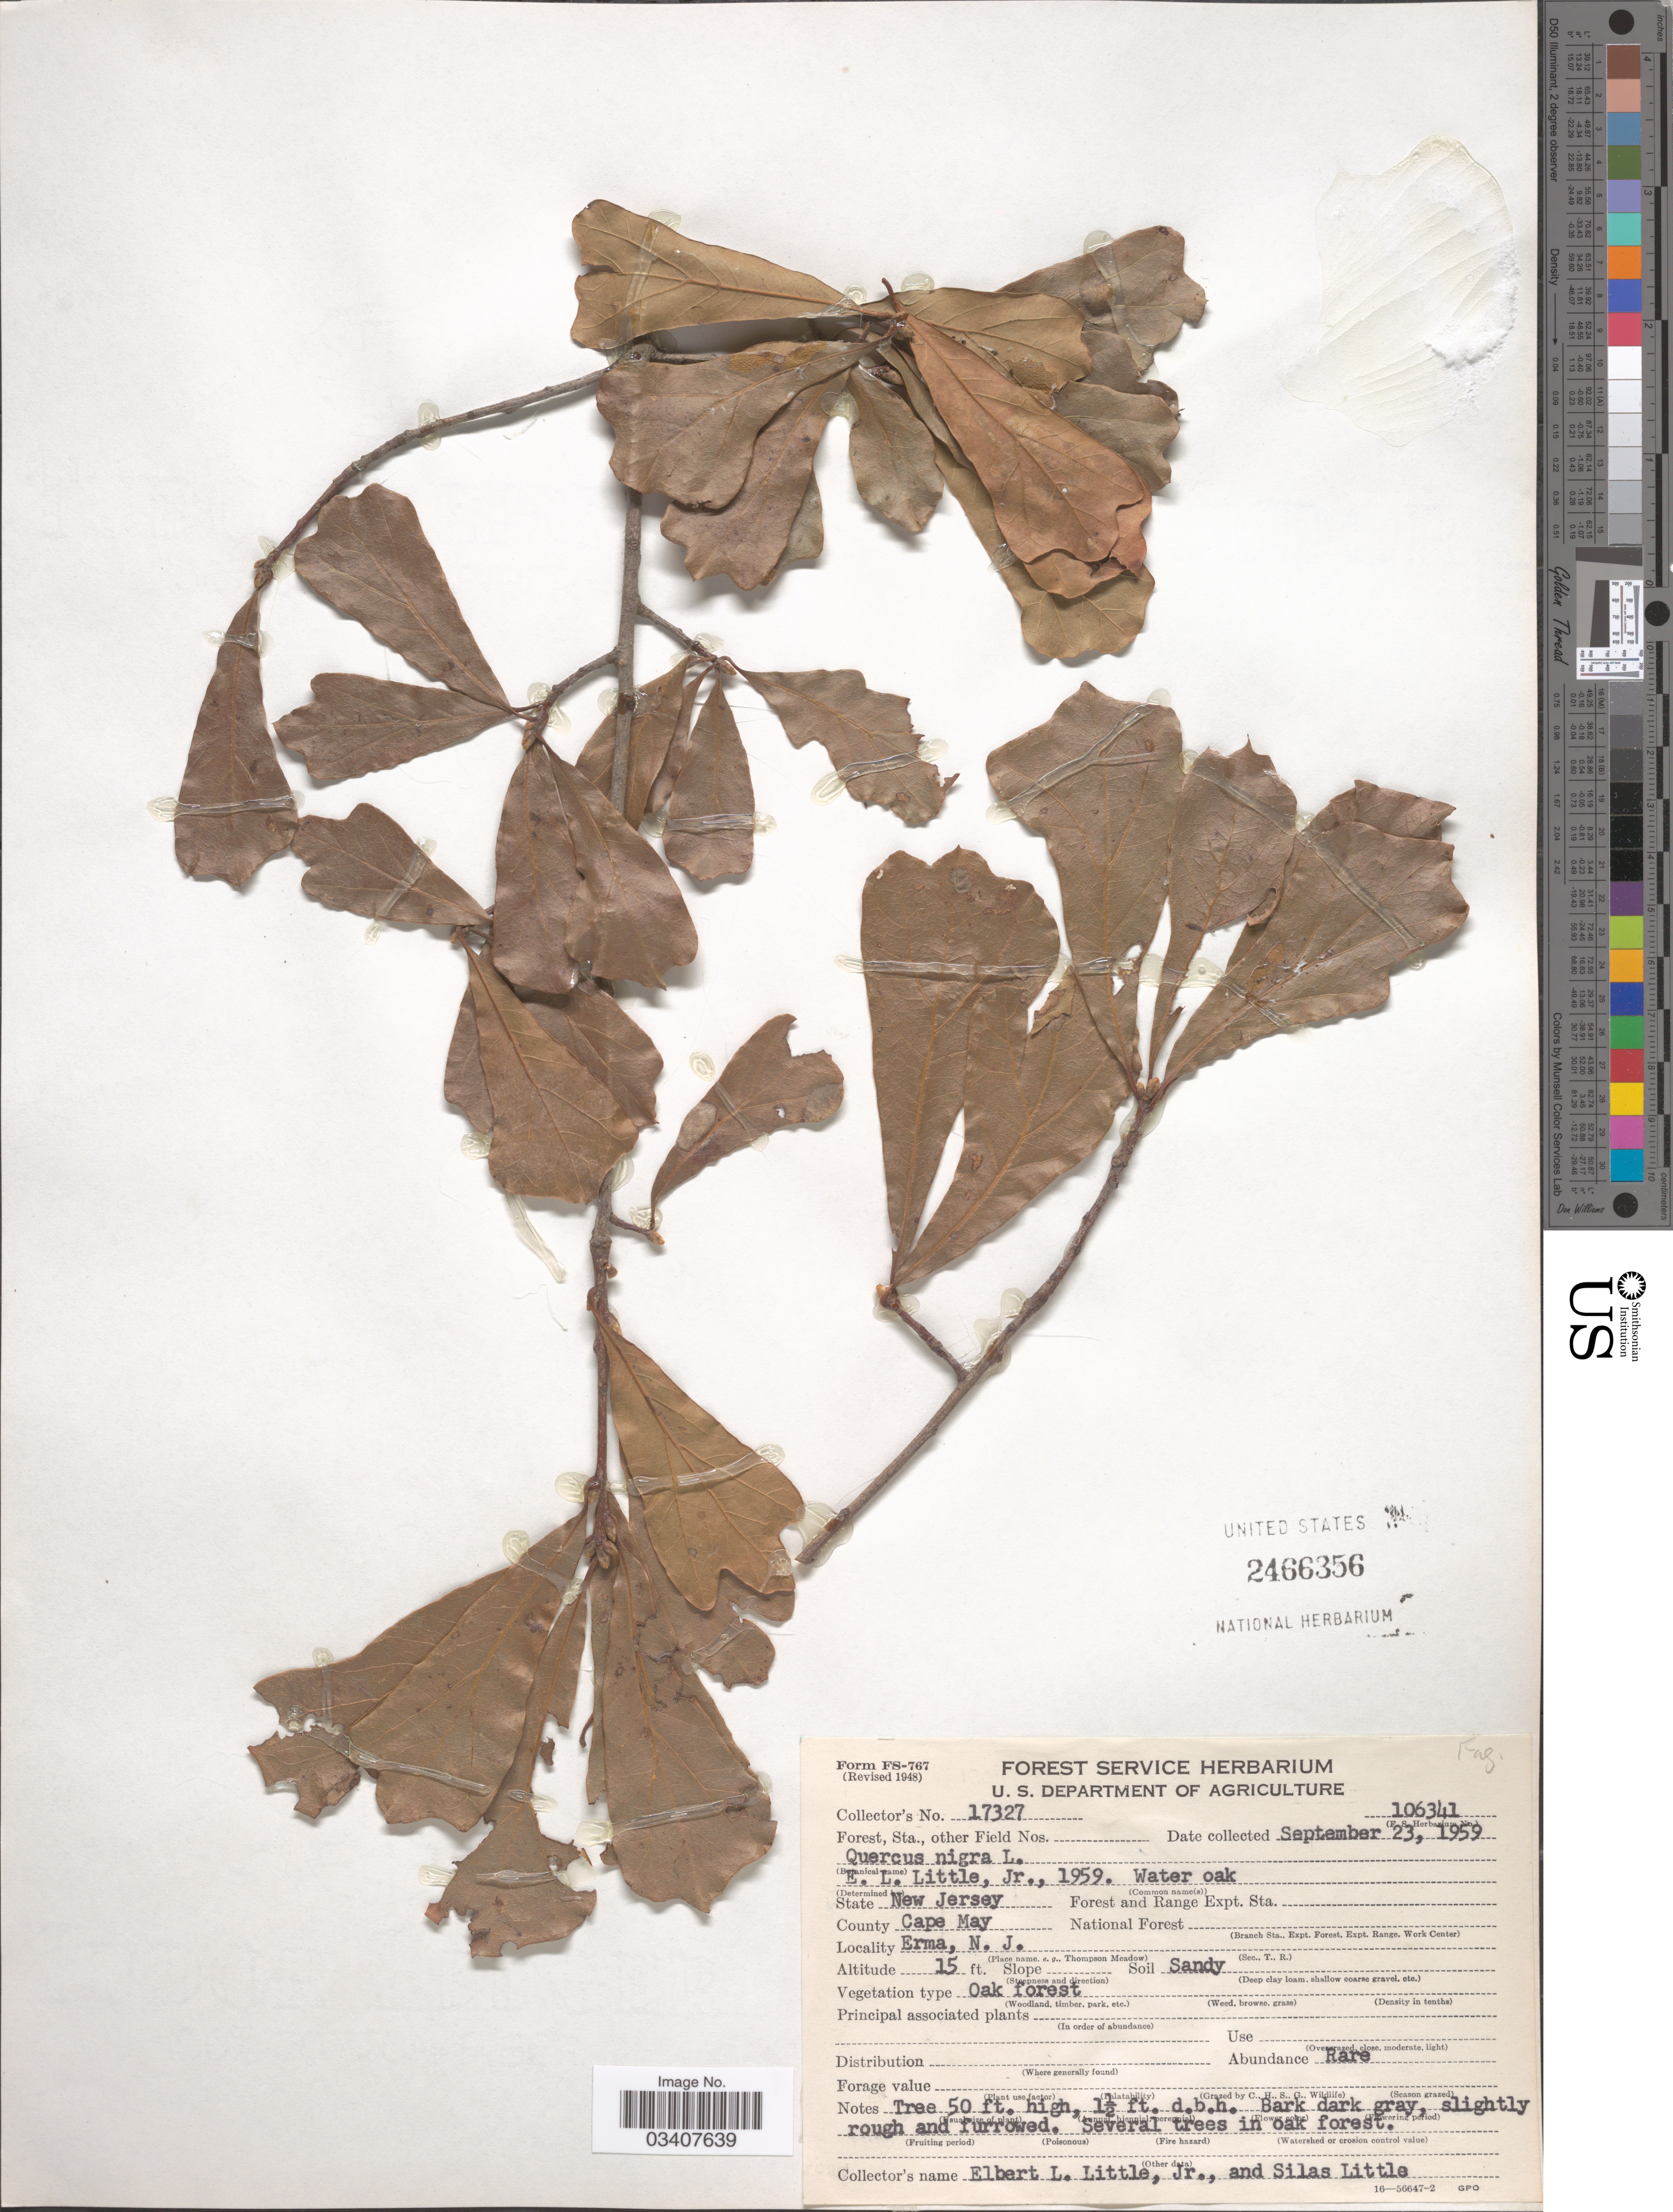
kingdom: Plantae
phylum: Tracheophyta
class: Magnoliopsida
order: Fagales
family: Fagaceae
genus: Quercus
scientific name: Quercus nigra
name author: L.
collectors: E. L. Little & S. Little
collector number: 17327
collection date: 1959-09-23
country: United States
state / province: New Jersey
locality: County Cape May. Erma.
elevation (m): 5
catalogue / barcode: US 2466356